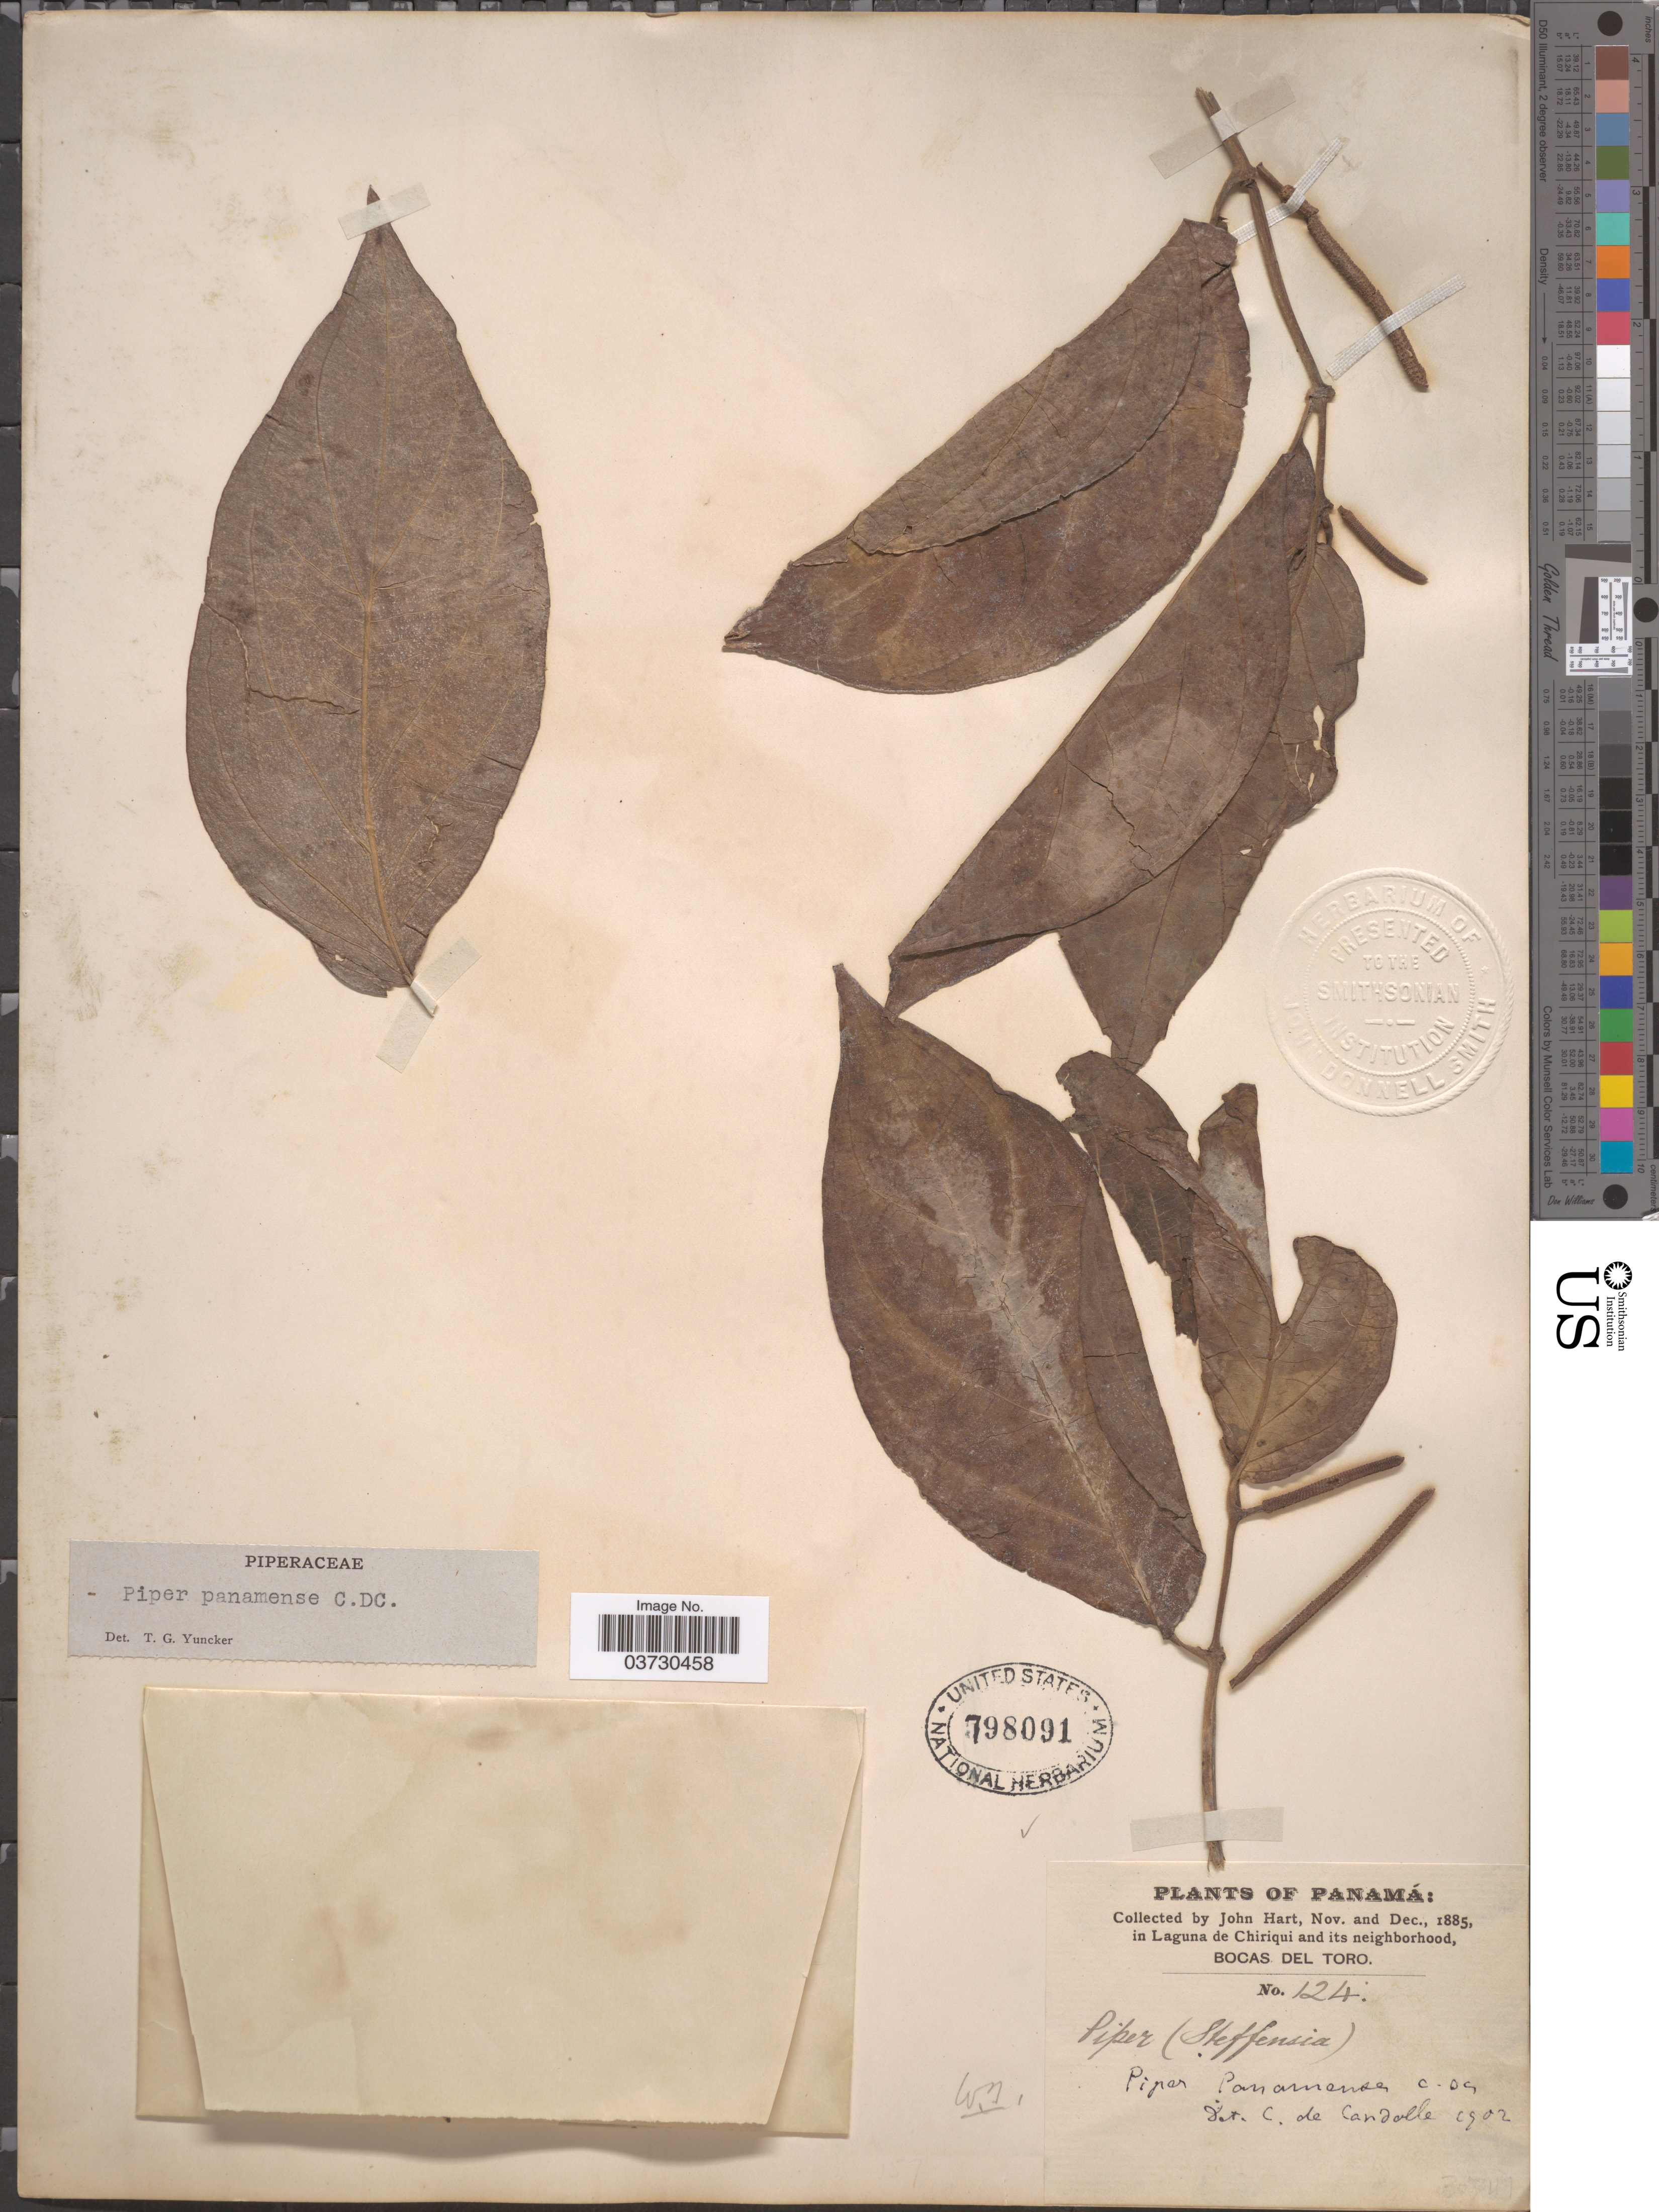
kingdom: Plantae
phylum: Tracheophyta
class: Magnoliopsida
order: Piperales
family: Piperaceae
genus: Piper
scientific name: Piper panamense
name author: C. DC.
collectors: J. H. Hart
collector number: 124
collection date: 1885-11/1885-12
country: Panama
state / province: Bocas del Toro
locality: In Laguna de Chiriqui and its neighborhood.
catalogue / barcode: US 798091